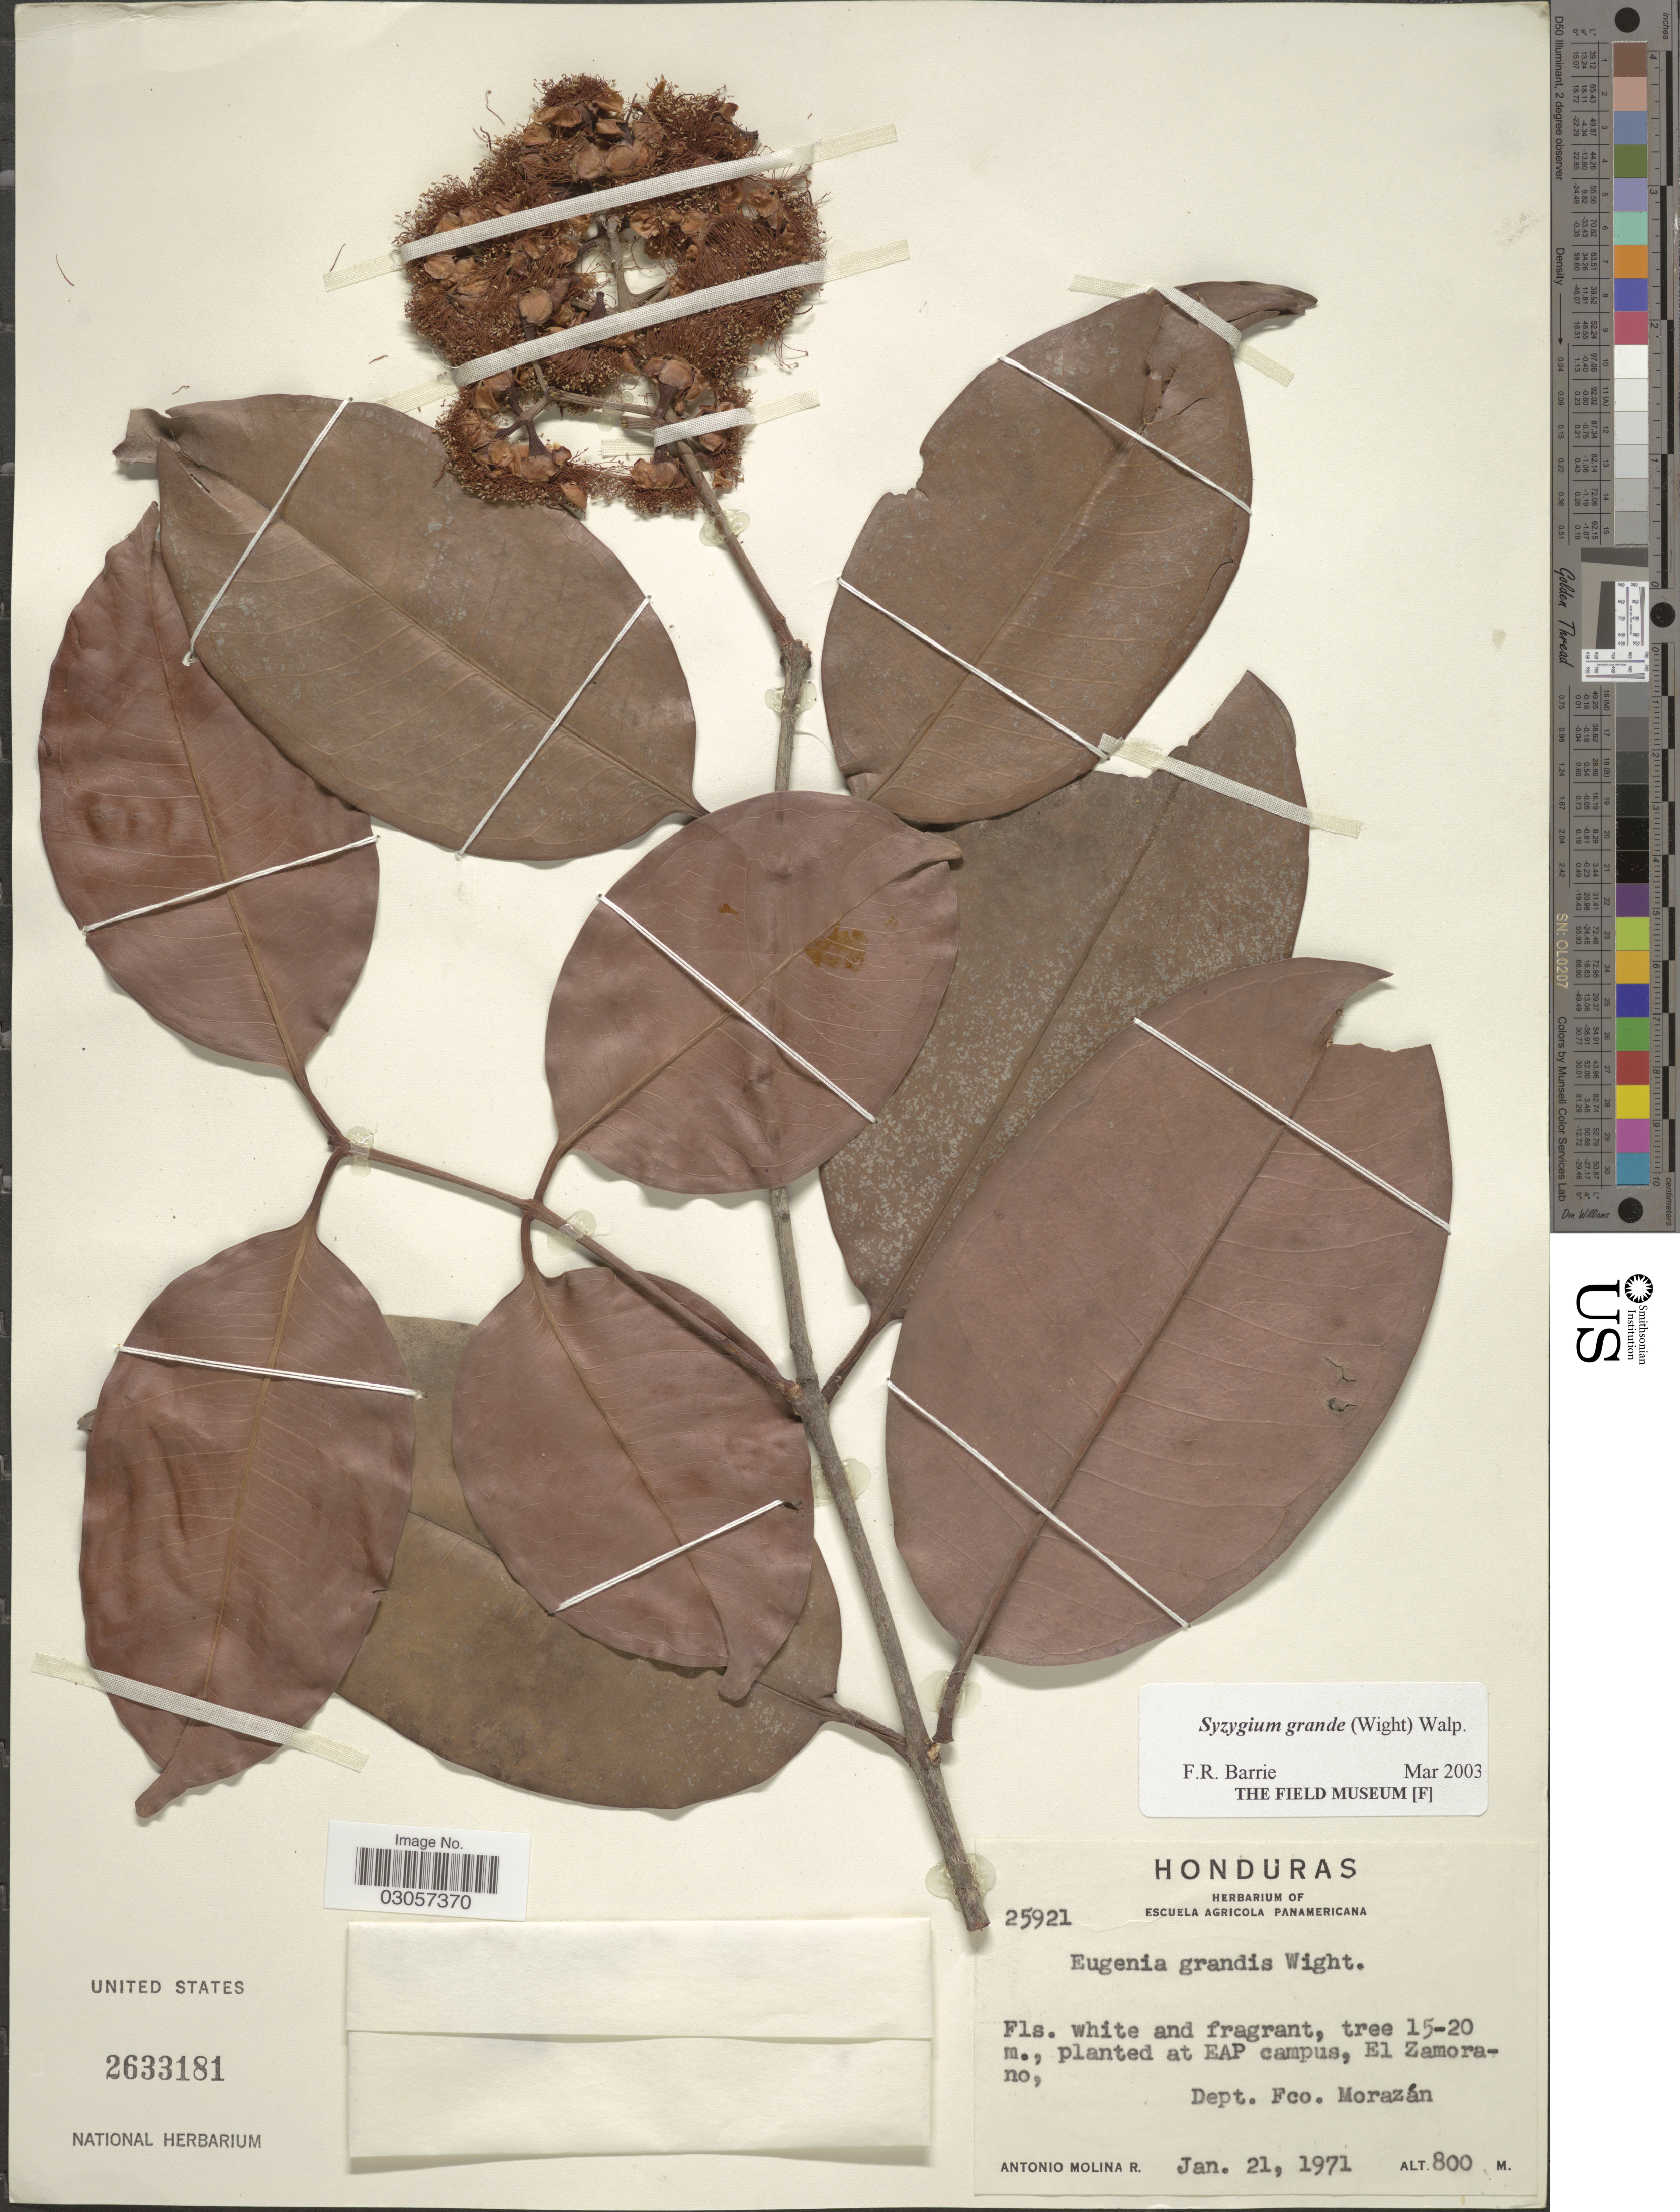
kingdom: Plantae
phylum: Tracheophyta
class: Magnoliopsida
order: Myrtales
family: Myrtaceae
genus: Syzygium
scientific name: Syzygium grande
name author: (Wight) Walp.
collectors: A. Molina R.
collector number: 25921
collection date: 1971-01-21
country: Honduras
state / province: Fco. Morazán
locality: At EAP camous, El Zamorano, Dept. Fco. Morazán.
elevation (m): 800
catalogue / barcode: US 2633181